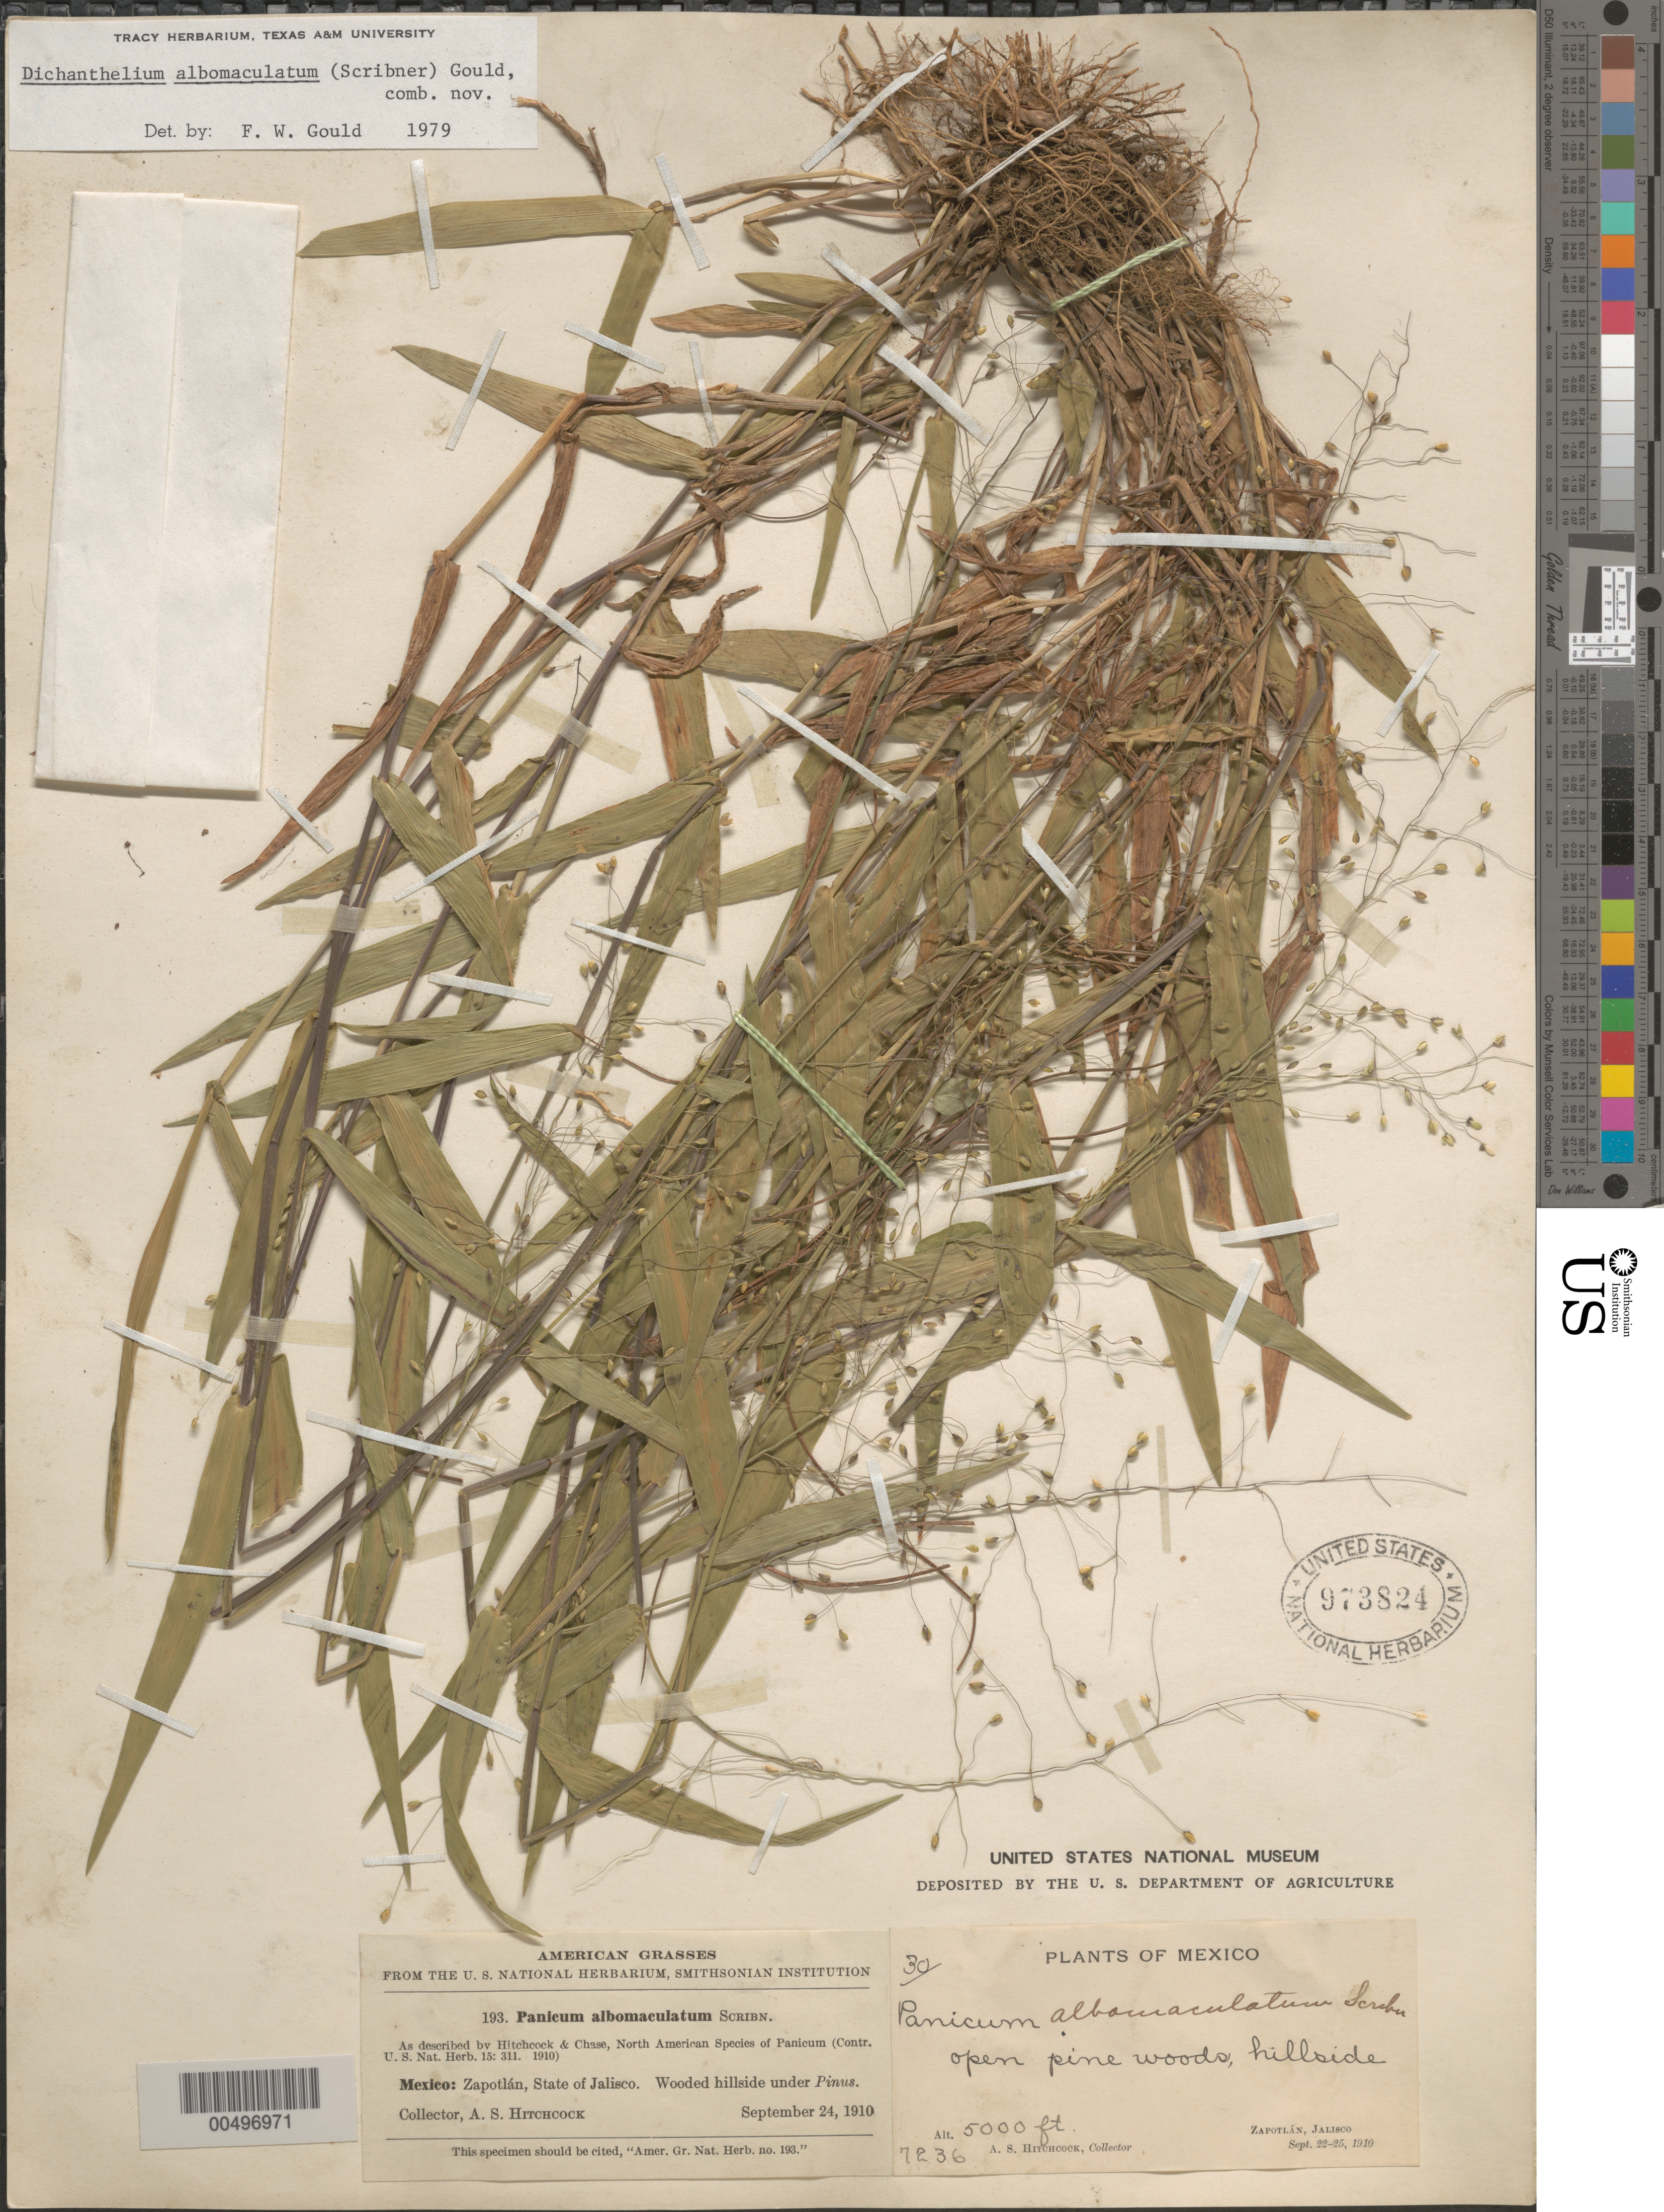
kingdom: Plantae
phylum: Tracheophyta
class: Liliopsida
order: Poales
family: Poaceae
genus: Dichanthelium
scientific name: Dichanthelium albomaculatum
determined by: Gould, F. W.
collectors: A. S. Hitchcock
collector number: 7236/193/30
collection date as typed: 22 Sep 1910 to 25 Sep 1910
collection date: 1910-09-22/1910-09-25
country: Mexico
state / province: Jalisco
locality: Zapotlán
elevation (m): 1524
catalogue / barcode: US 973824